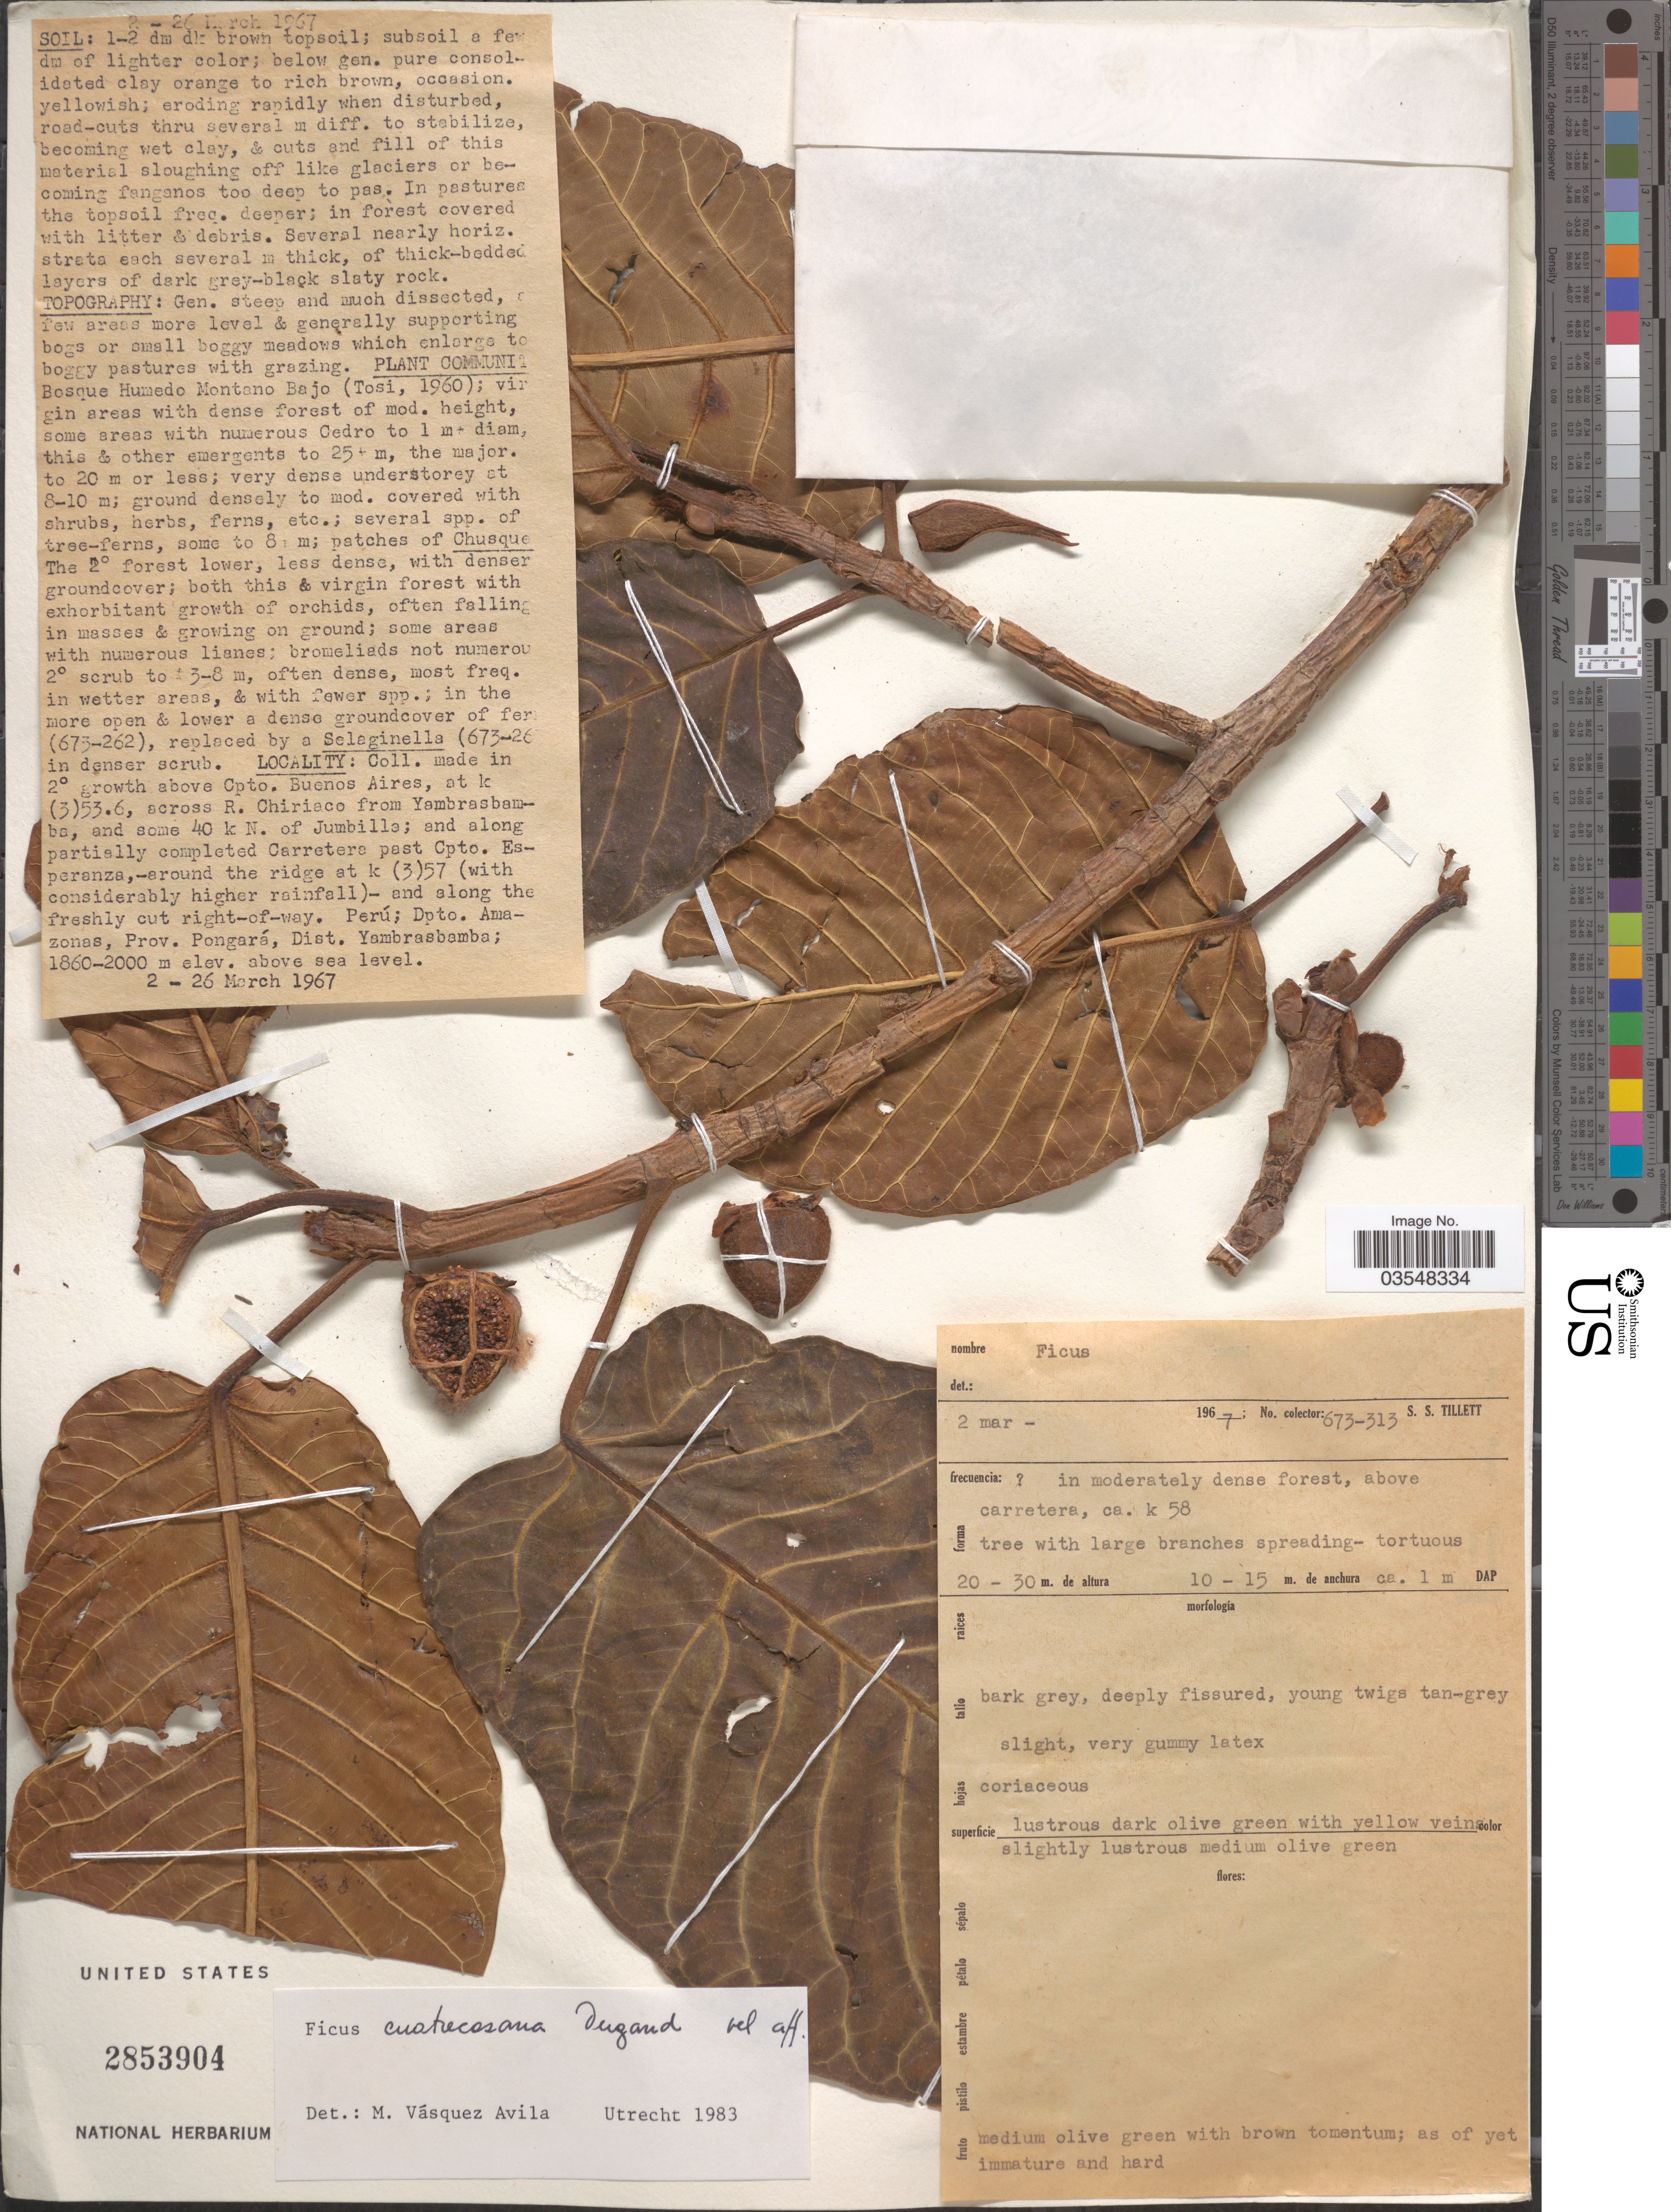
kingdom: Plantae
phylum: Tracheophyta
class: Magnoliopsida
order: Rosales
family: Moraceae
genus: Ficus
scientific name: Ficus cuatrecasasiana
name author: Dugand G.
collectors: S. S. Tillett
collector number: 673-313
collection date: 1967-03-02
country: Peru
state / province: Amazonas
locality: In 2° growth above Cpto. Buenos Aires, at k (3)53.6, across R. Chiriaco from Yambrasbamba, and some 40 k N. of Jumbilla; and along partially completed Carretera past Cpto. Esperanza, -around the ridge at k (3)57 - and along the freshly cut right-of-way. Dpto. Amazonas, Prov. Pongará, Dist. Yambrasbamba. In moderately dense forest, above carretera, ca. k 58.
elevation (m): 1860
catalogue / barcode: US 2853904